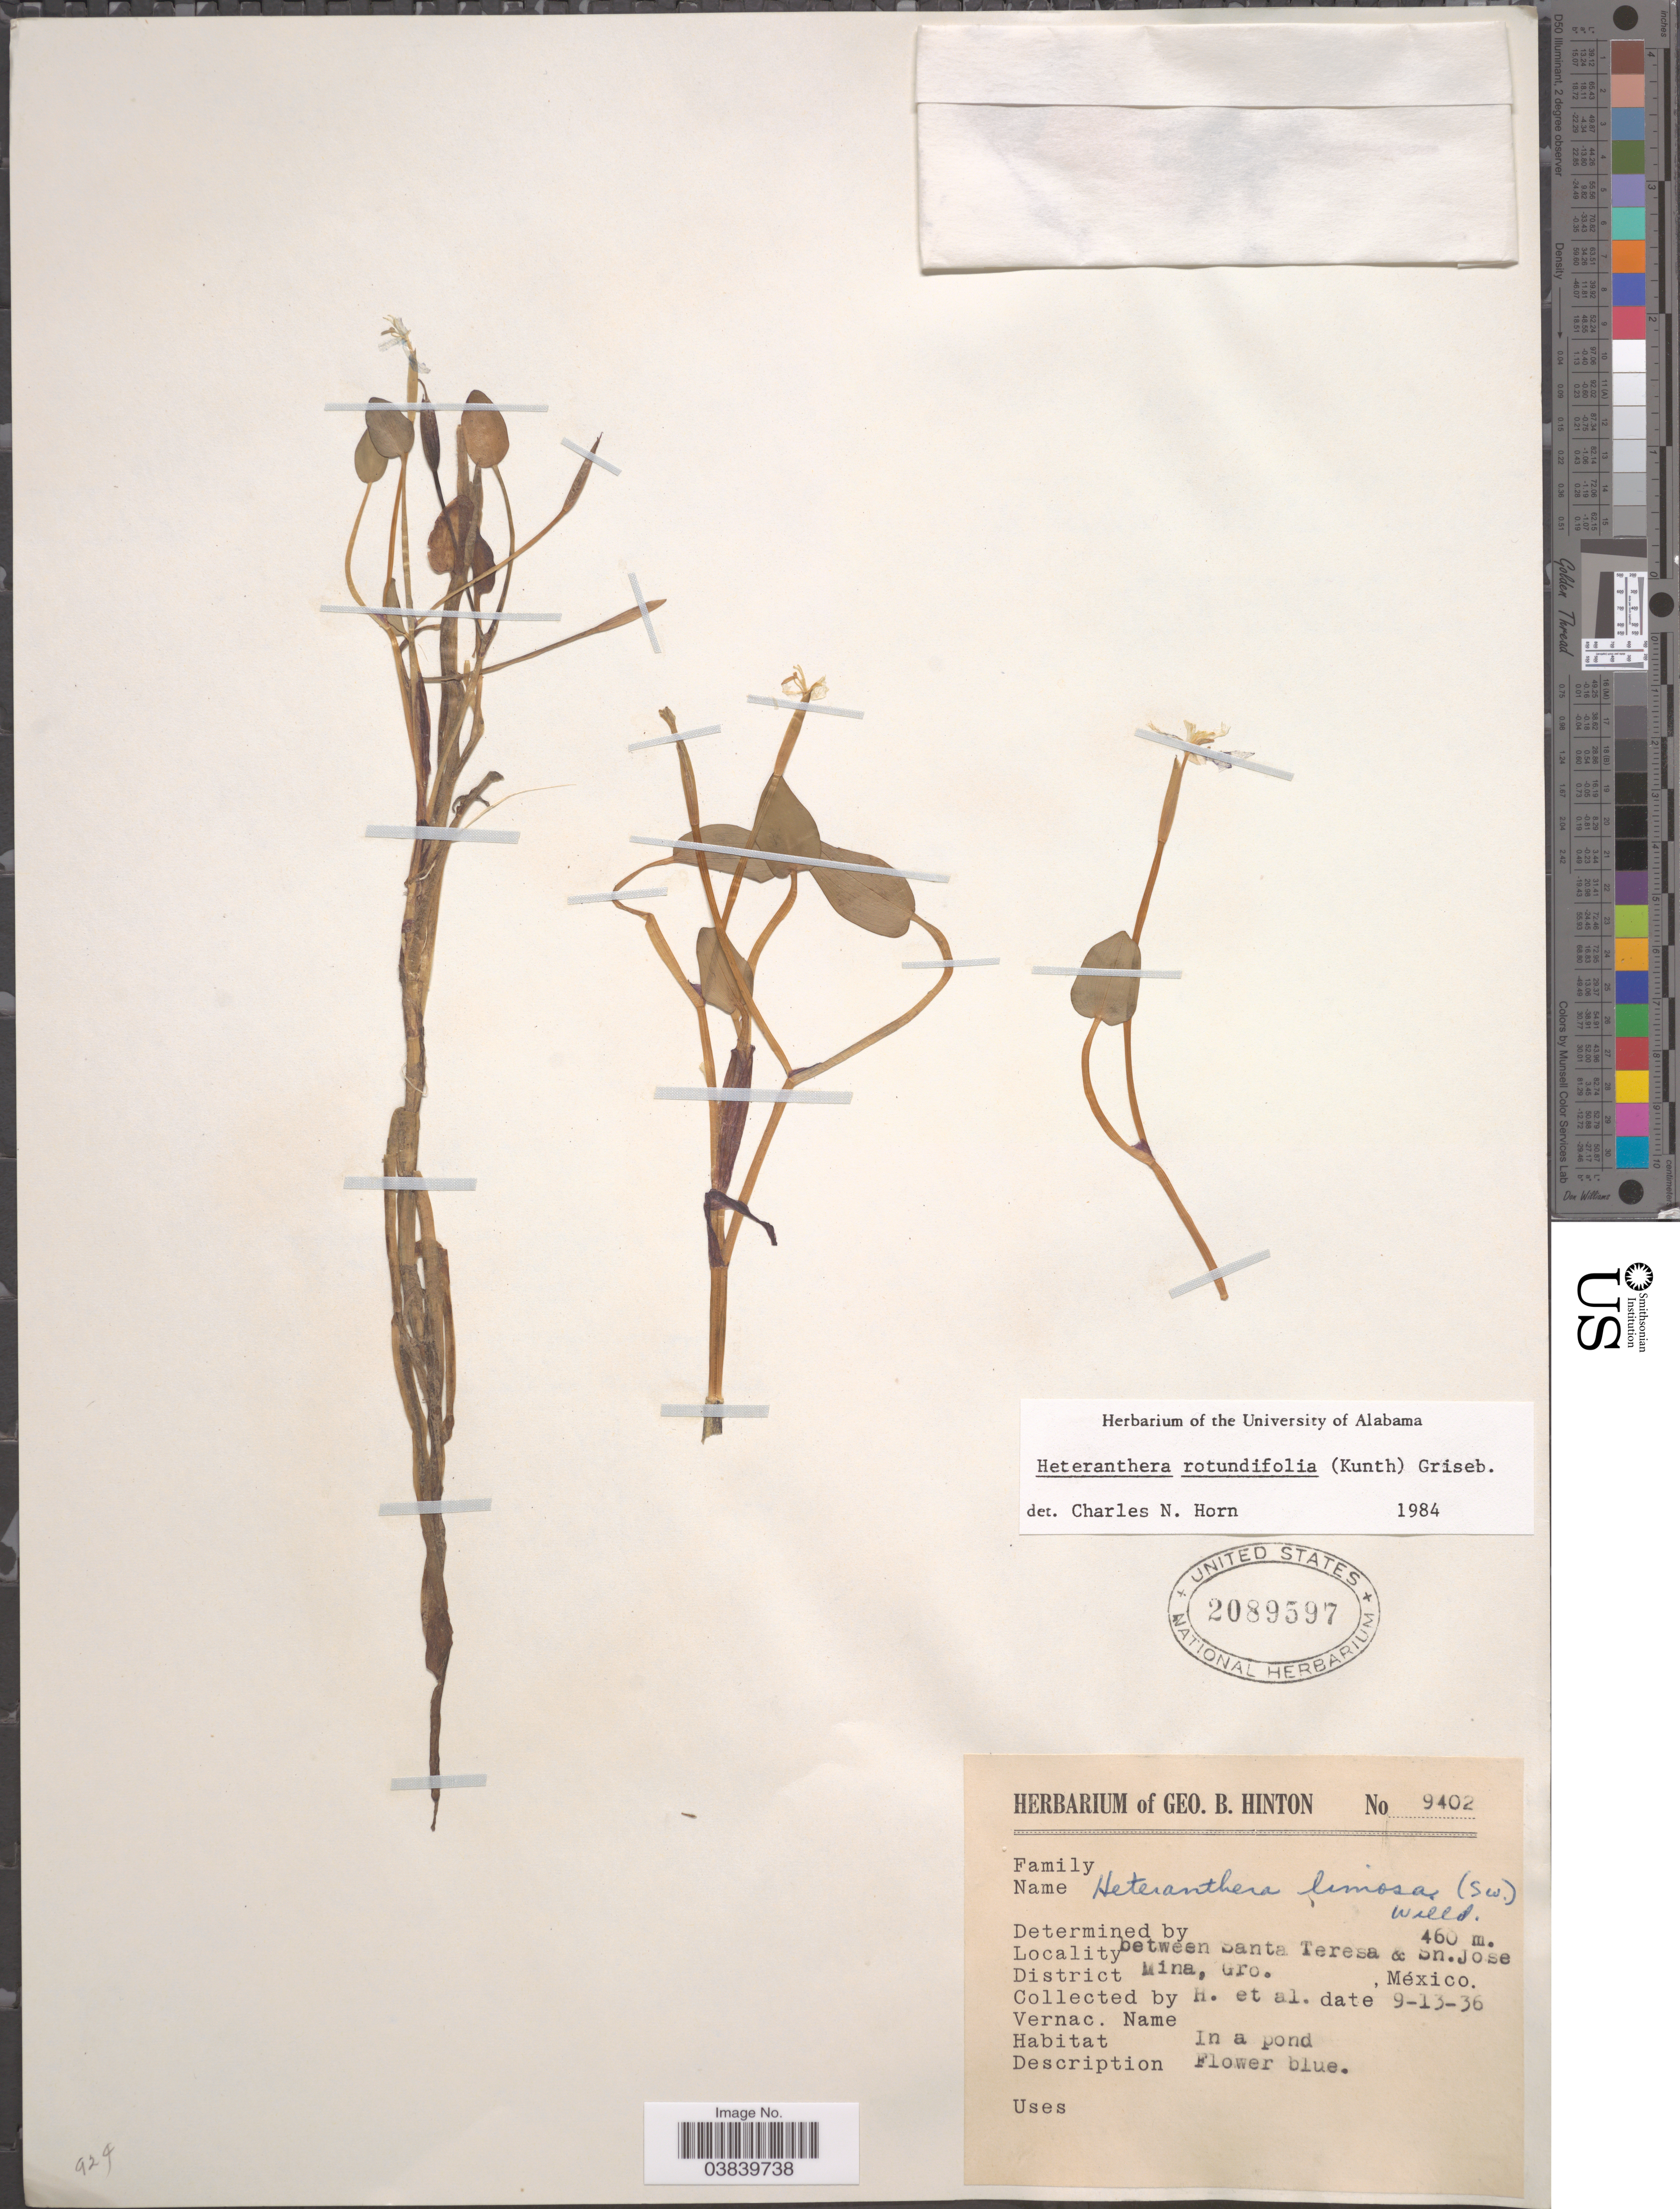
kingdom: Plantae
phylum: Tracheophyta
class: Liliopsida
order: Commelinales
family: Pontederiaceae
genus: Heteranthera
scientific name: Heteranthera rotundifolia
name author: (Kunth) Griseb.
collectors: G. B. Hinton & et al.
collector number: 9402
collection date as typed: Transcribed d/m/y: 13/9/36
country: Mexico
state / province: Guerrero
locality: Between Santa Teresa & Sn. Jose. District Mina, Gro.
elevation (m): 460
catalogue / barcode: US 2089597